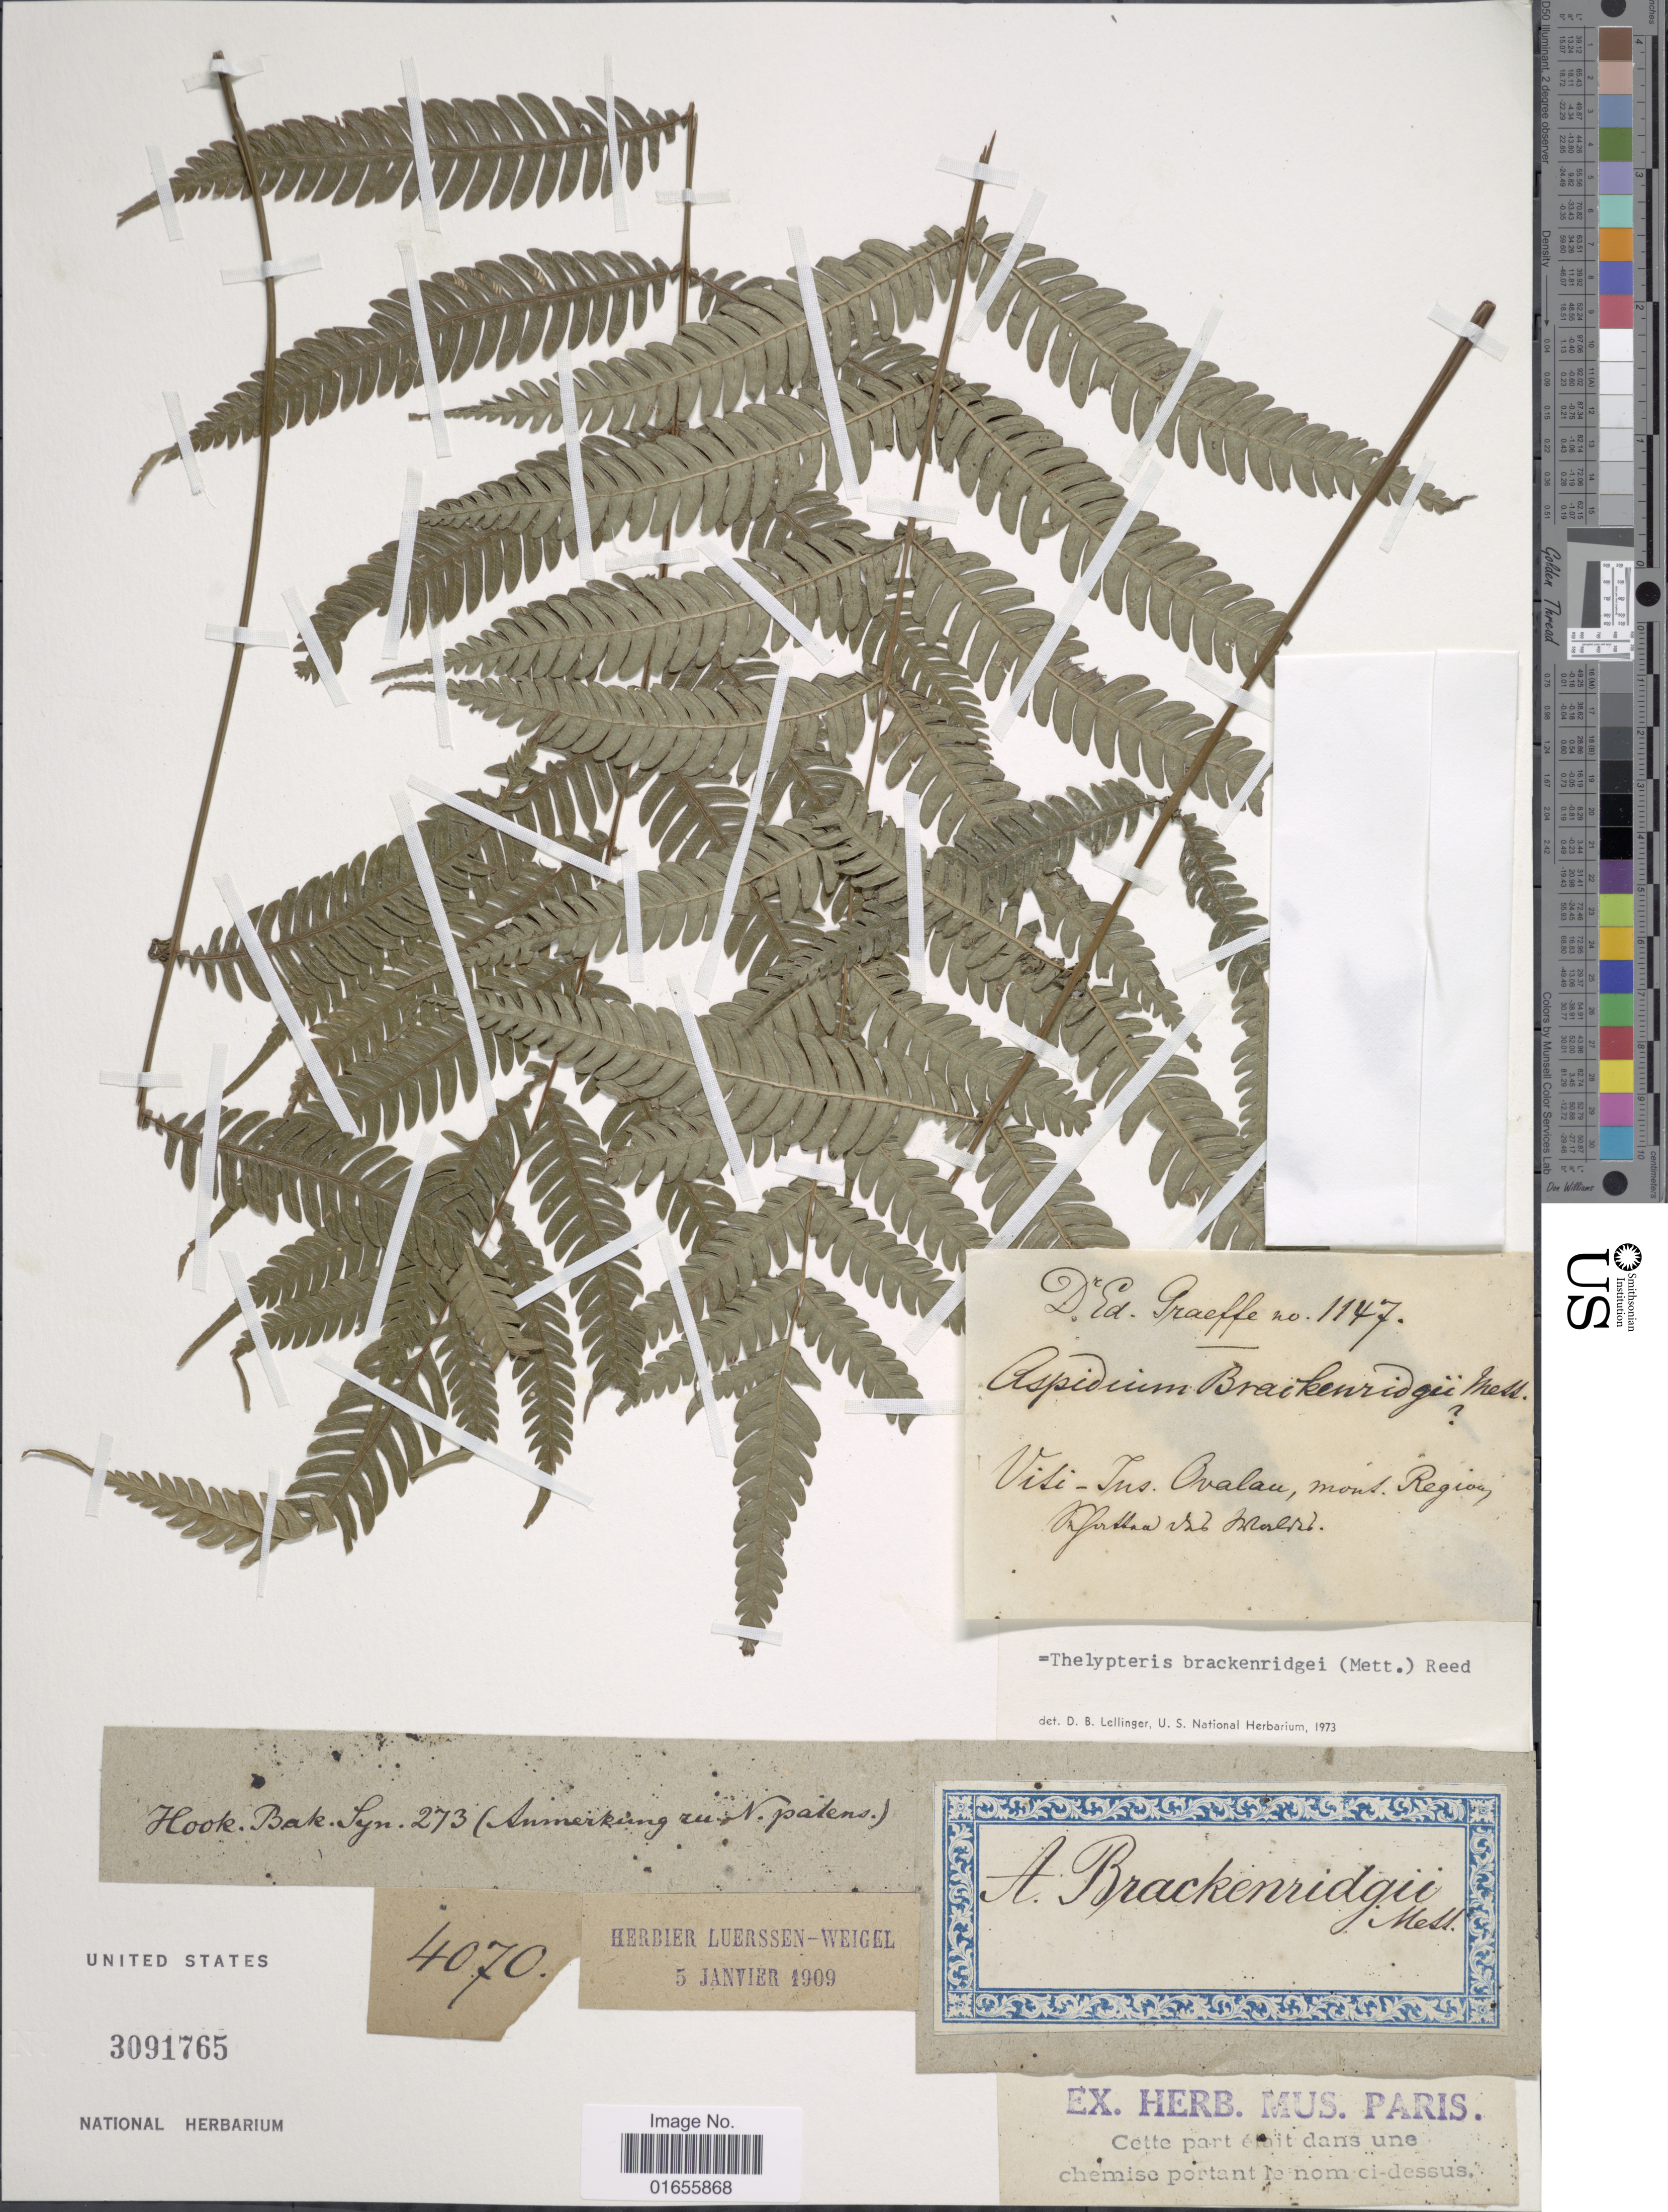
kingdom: Plantae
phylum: Tracheophyta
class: Polypodiopsida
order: Polypodiales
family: Thelypteridaceae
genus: Plesioneuron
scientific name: Plesioneuron attenuatum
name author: (Brack.) Holttum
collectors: E. Graeffe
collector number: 1147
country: Fiji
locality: Visi - Ins, Ovalau, Mont Region, [illegible text]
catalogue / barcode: US 3091765